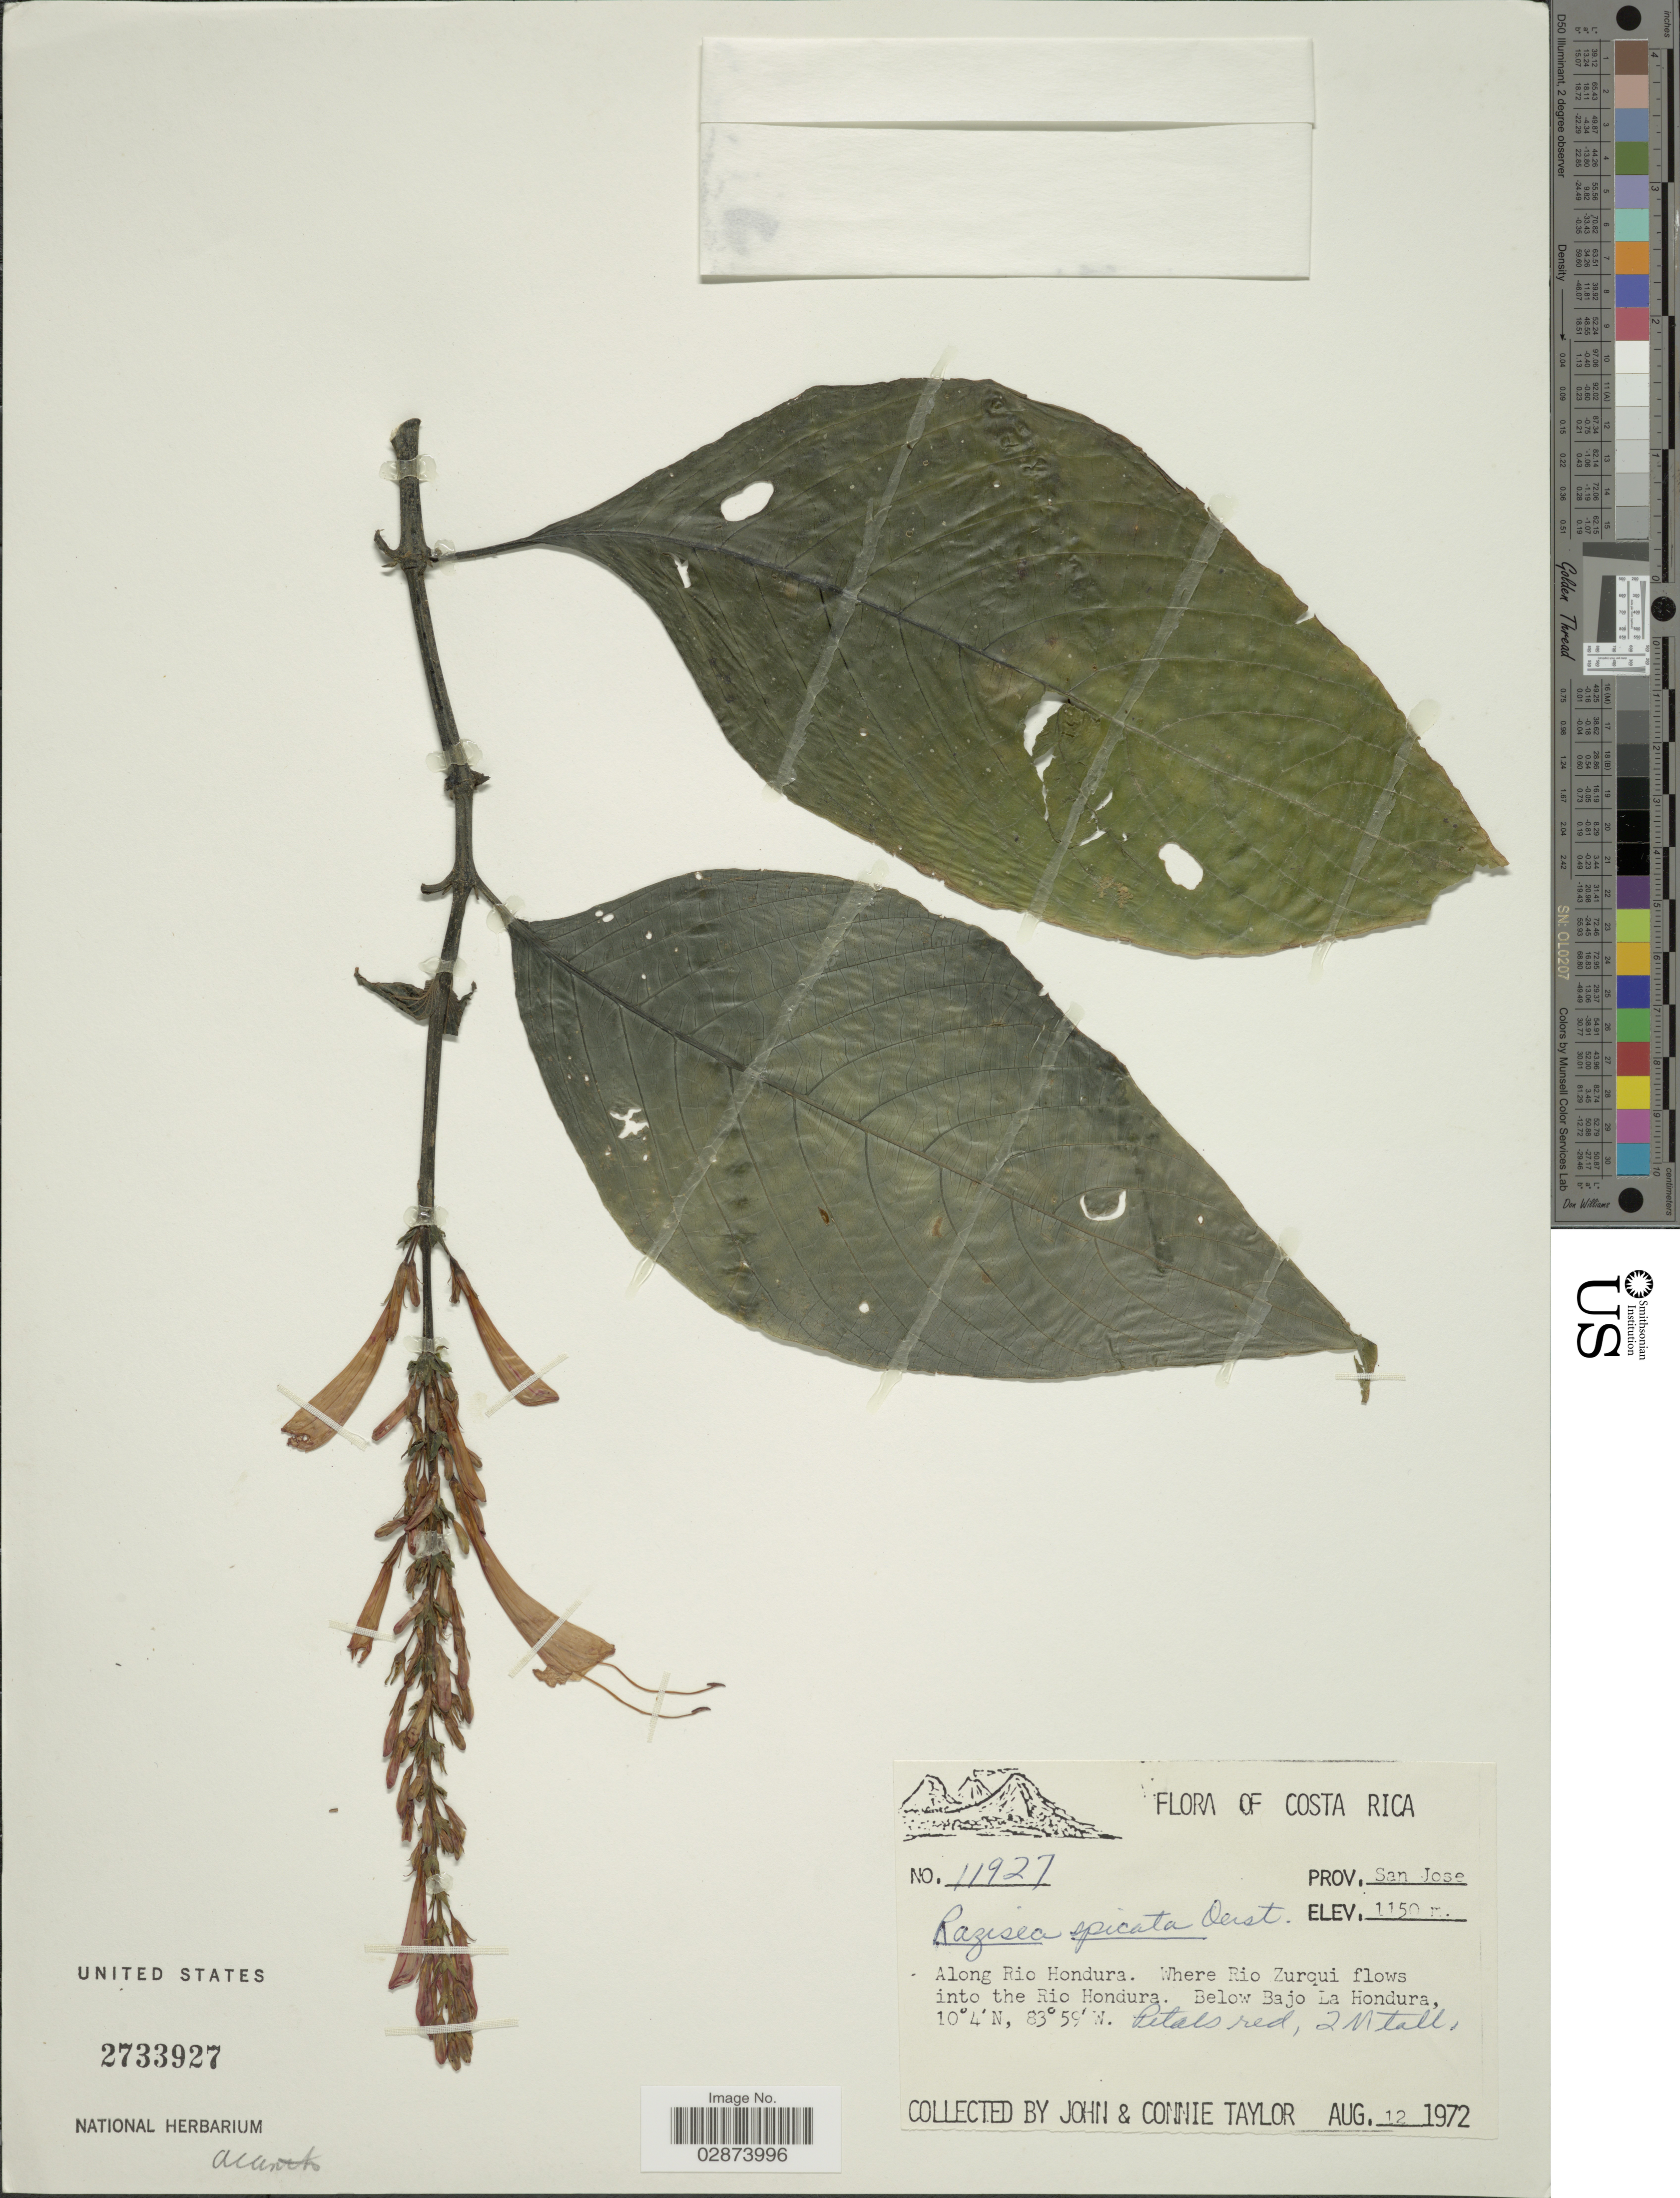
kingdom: Plantae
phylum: Tracheophyta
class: Magnoliopsida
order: Lamiales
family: Acanthaceae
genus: Razisea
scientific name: Razisea spicata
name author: Oerst.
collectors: J. Taylor & C. Taylor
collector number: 11927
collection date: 1972-08-12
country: Costa Rica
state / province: San José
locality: Prov. San Jose. Along Rio Hondura. Where Rio Zurqui flows into the Rio Hondura. Below Bajo La Hondura.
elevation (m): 1150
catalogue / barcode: US 2733927